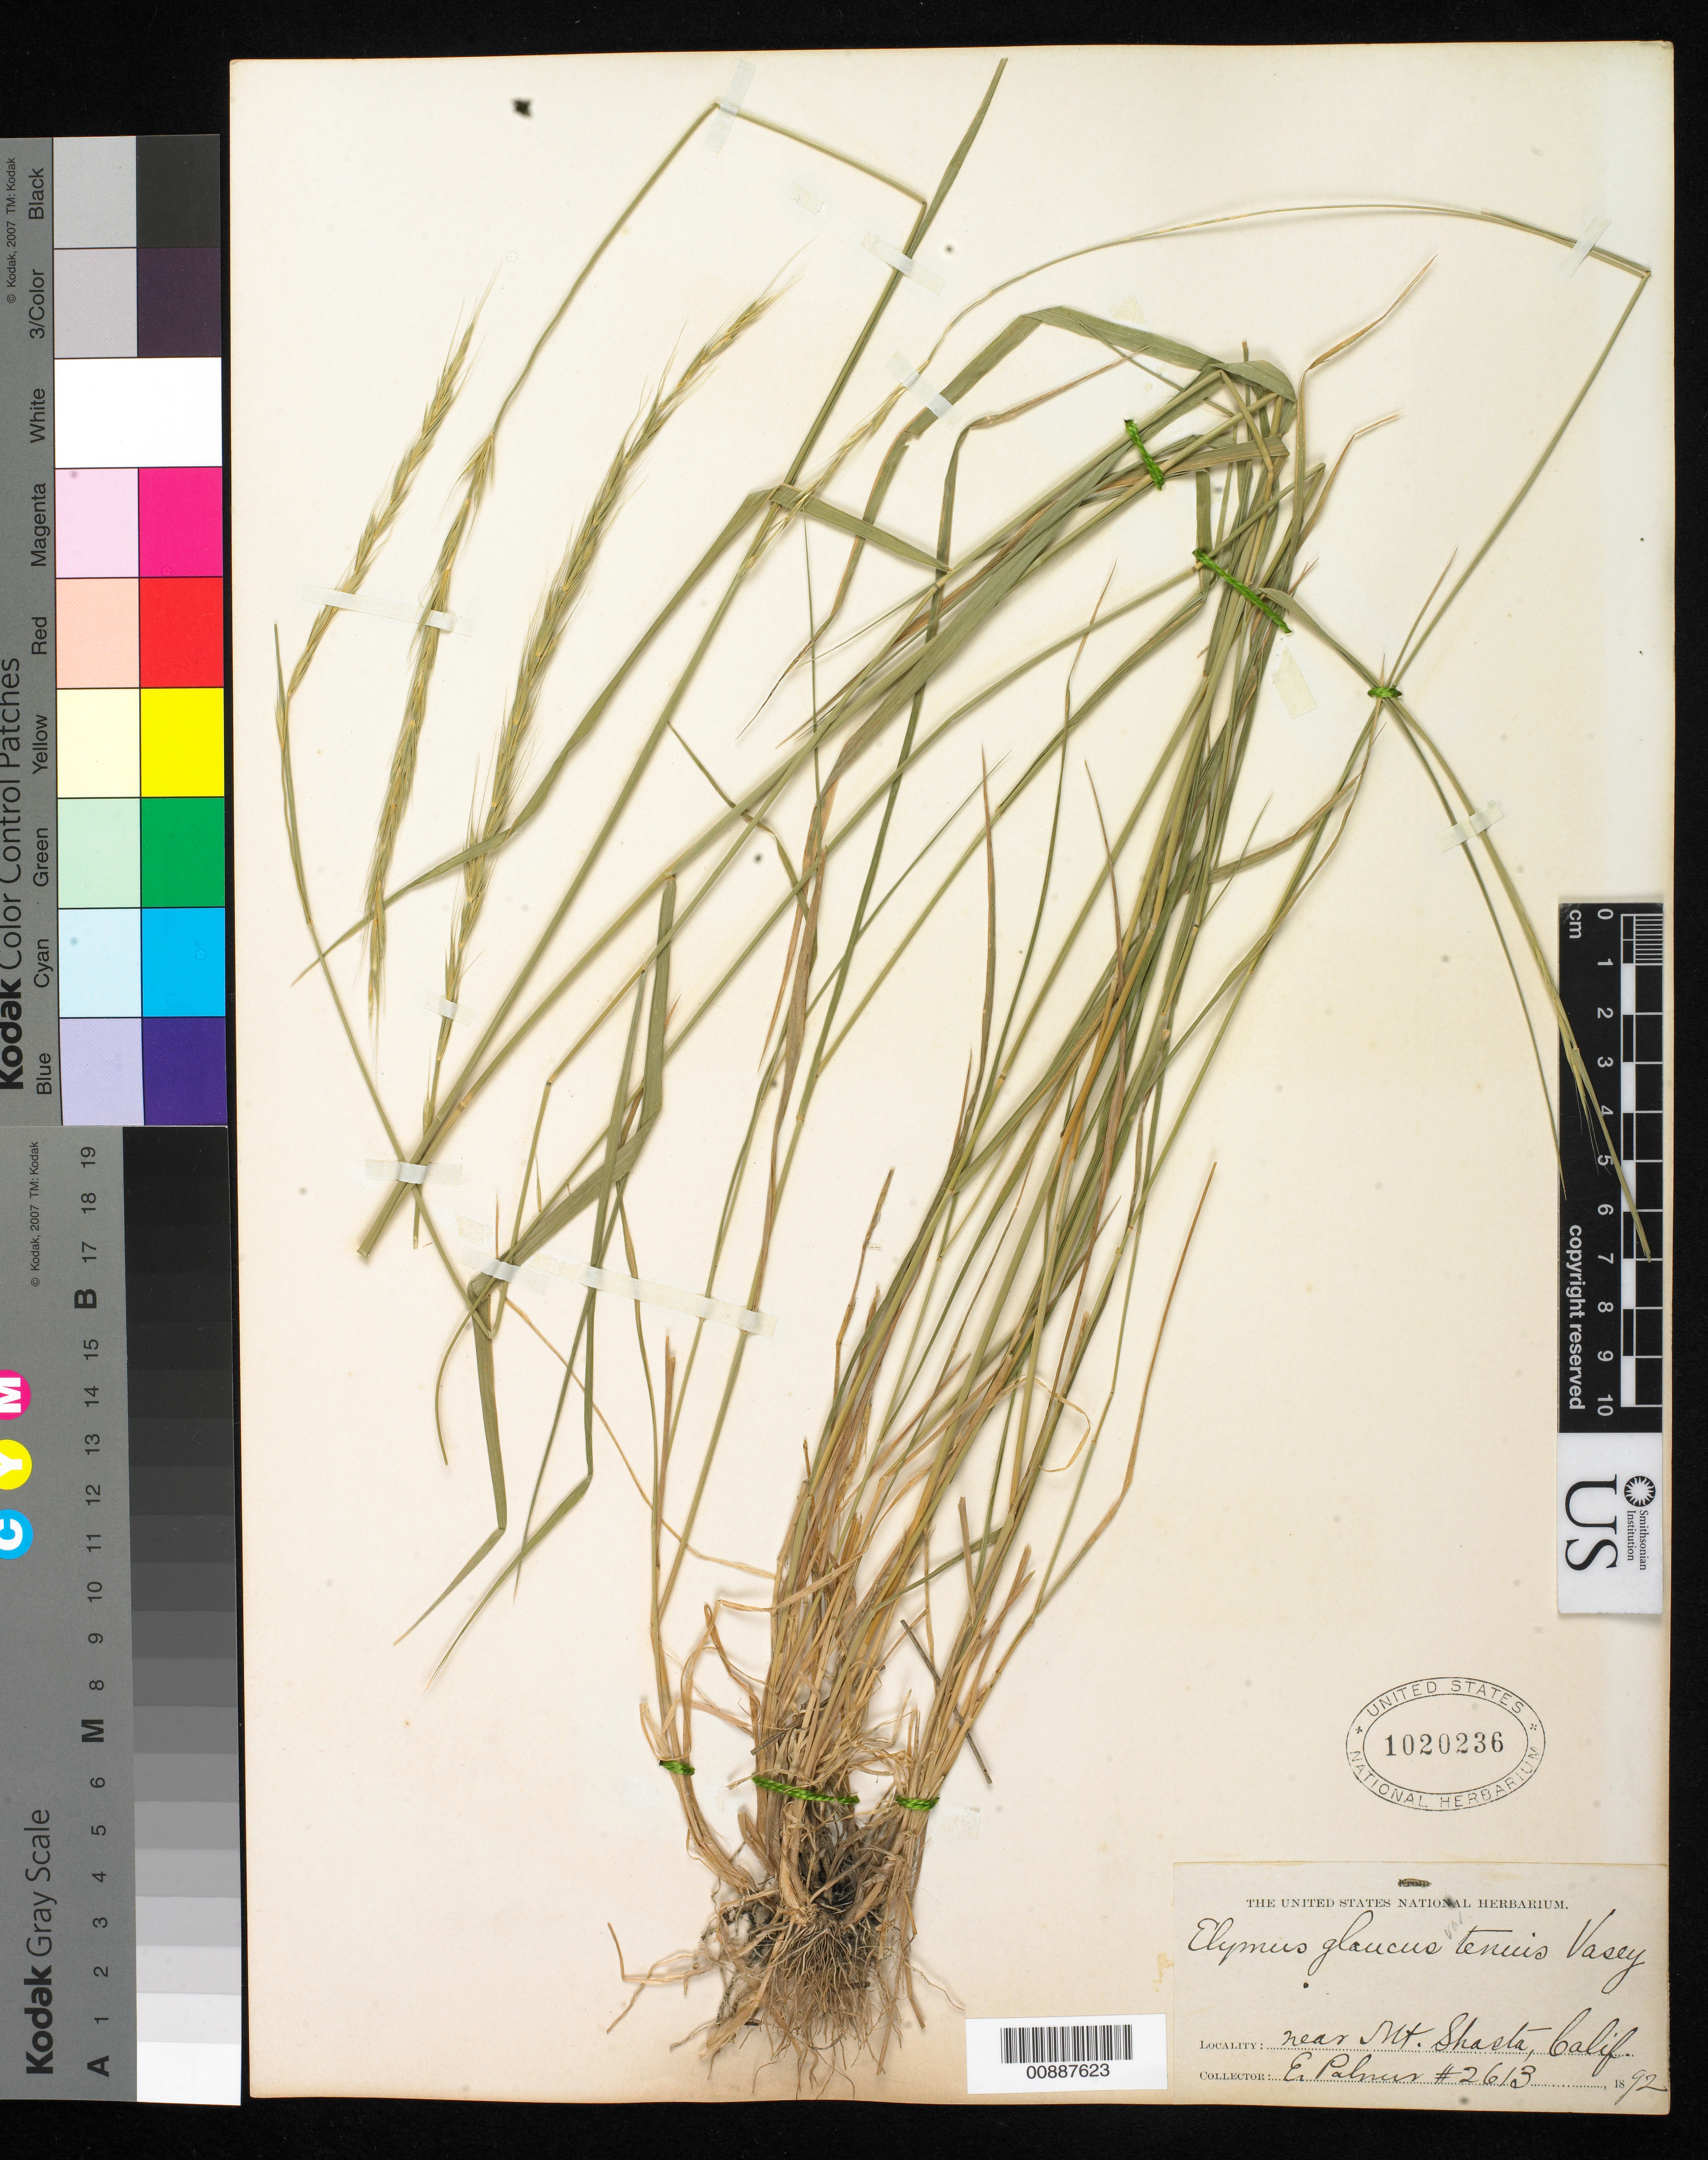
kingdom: Plantae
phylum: Tracheophyta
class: Liliopsida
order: Poales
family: Poaceae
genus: Elymus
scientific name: Elymus glaucus var. tenuis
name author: Vasey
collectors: E. Palmer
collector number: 2613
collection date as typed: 1892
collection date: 1892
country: United States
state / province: California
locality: Near Mt. Shasta, California.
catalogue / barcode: US 1020236